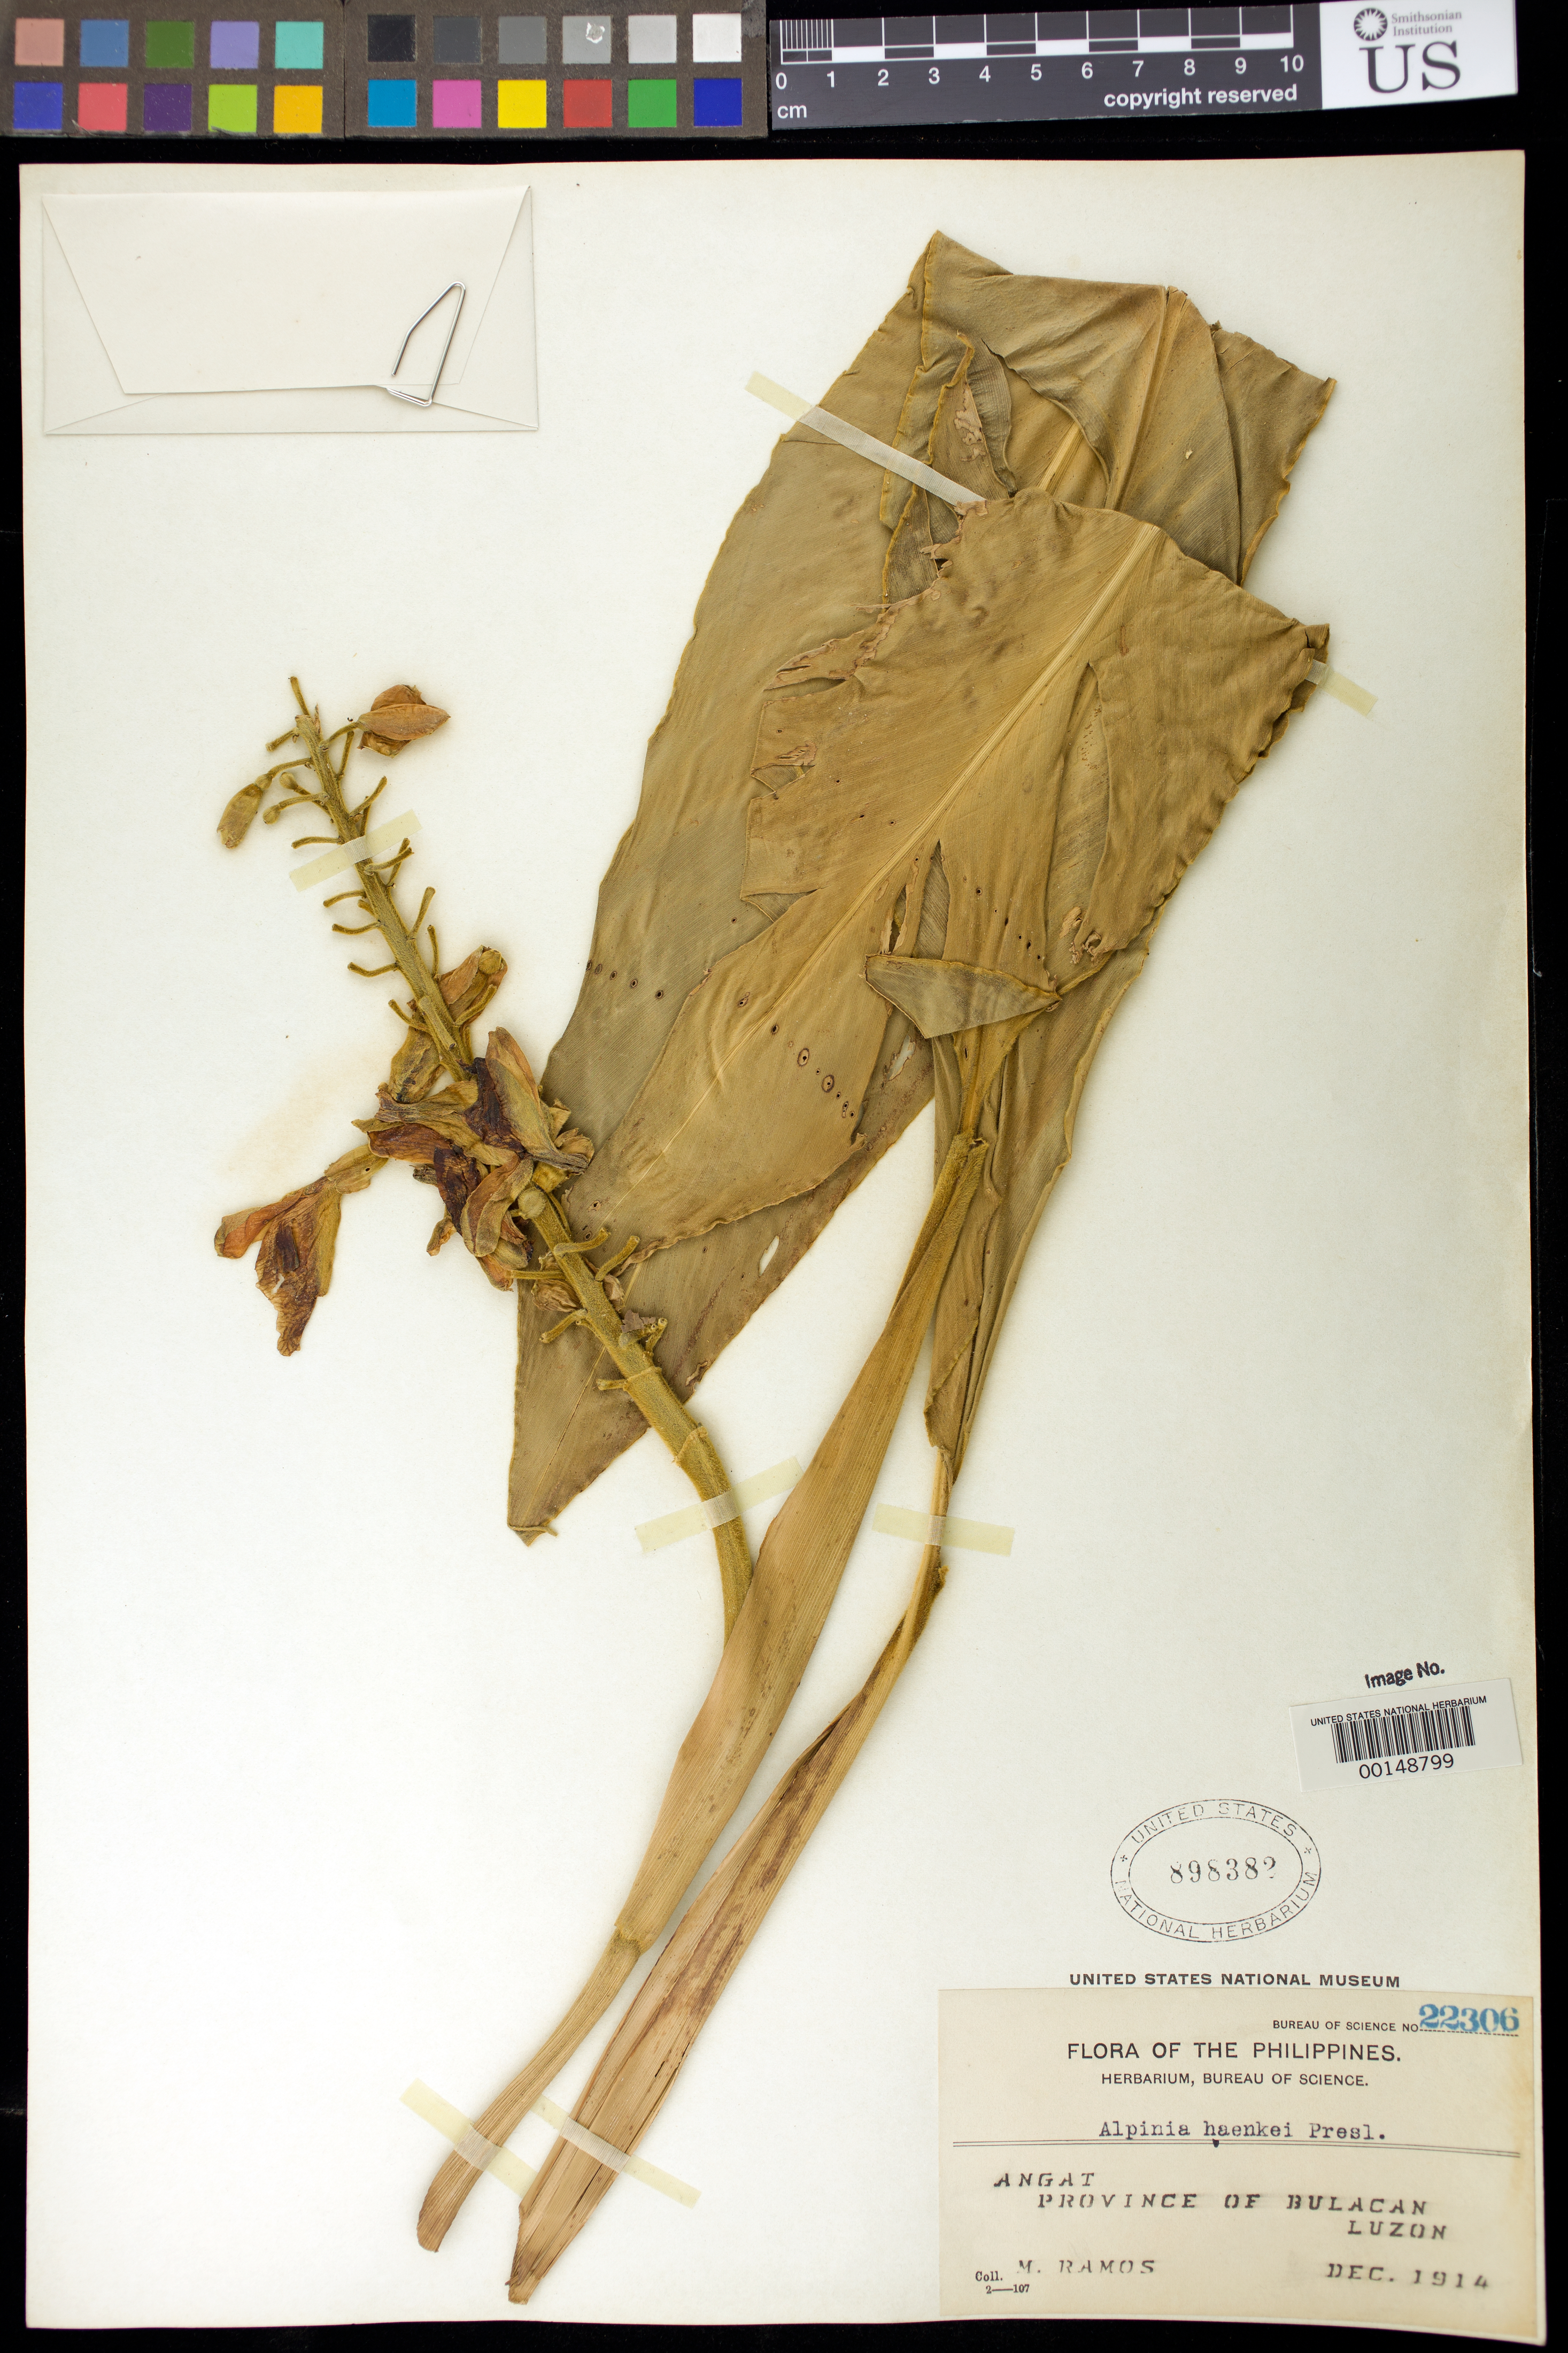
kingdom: Plantae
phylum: Tracheophyta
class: Liliopsida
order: Zingiberales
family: Zingiberaceae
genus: Alpinia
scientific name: Alpinia haenkei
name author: C. Presl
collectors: M. Ramos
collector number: Bur. Sci. 22306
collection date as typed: Dec 1914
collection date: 1914-12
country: Philippines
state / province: Central Luzon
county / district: Bulacan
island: Luzon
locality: Angat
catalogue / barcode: US 898382